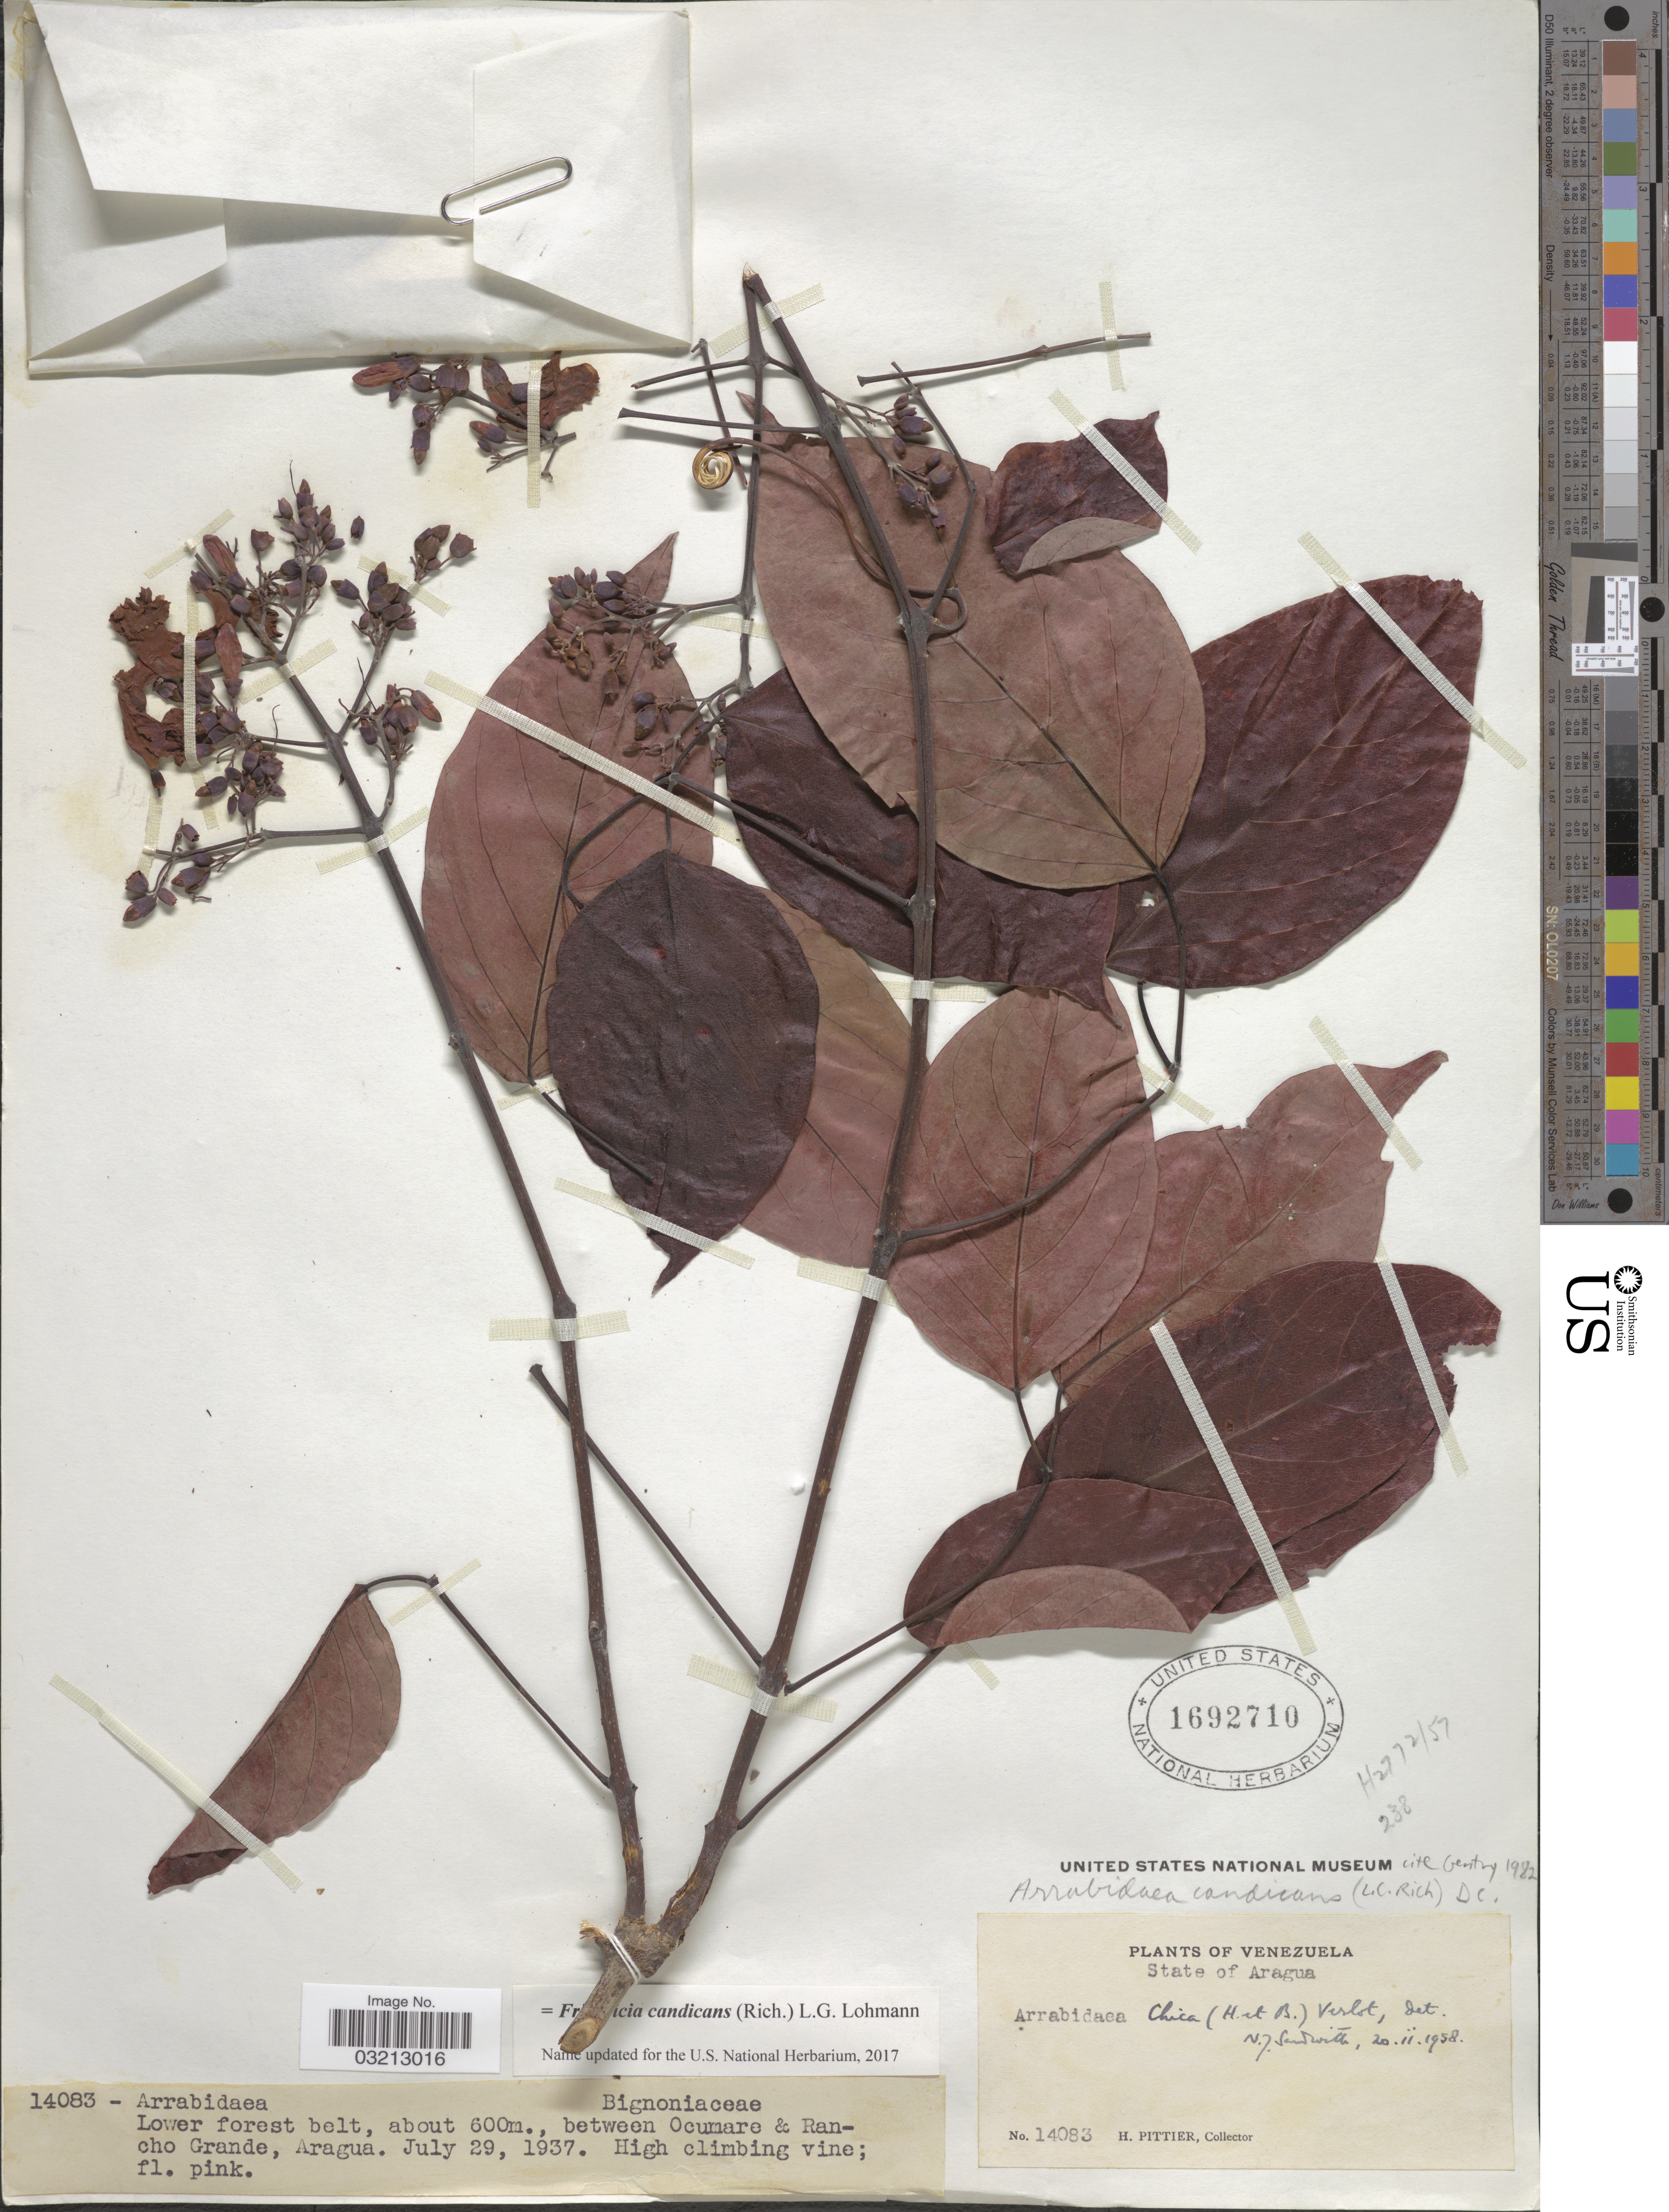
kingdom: Plantae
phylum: Tracheophyta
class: Magnoliopsida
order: Lamiales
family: Bignoniaceae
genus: Fridericia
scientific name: Fridericia candicans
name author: (Rich.) L.G. Lohmann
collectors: H. F. Pittier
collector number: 14083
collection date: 1937-07-29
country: Venezuela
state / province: Aragua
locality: Between Ocumare & Rancho Grande.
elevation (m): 600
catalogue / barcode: US 1692710